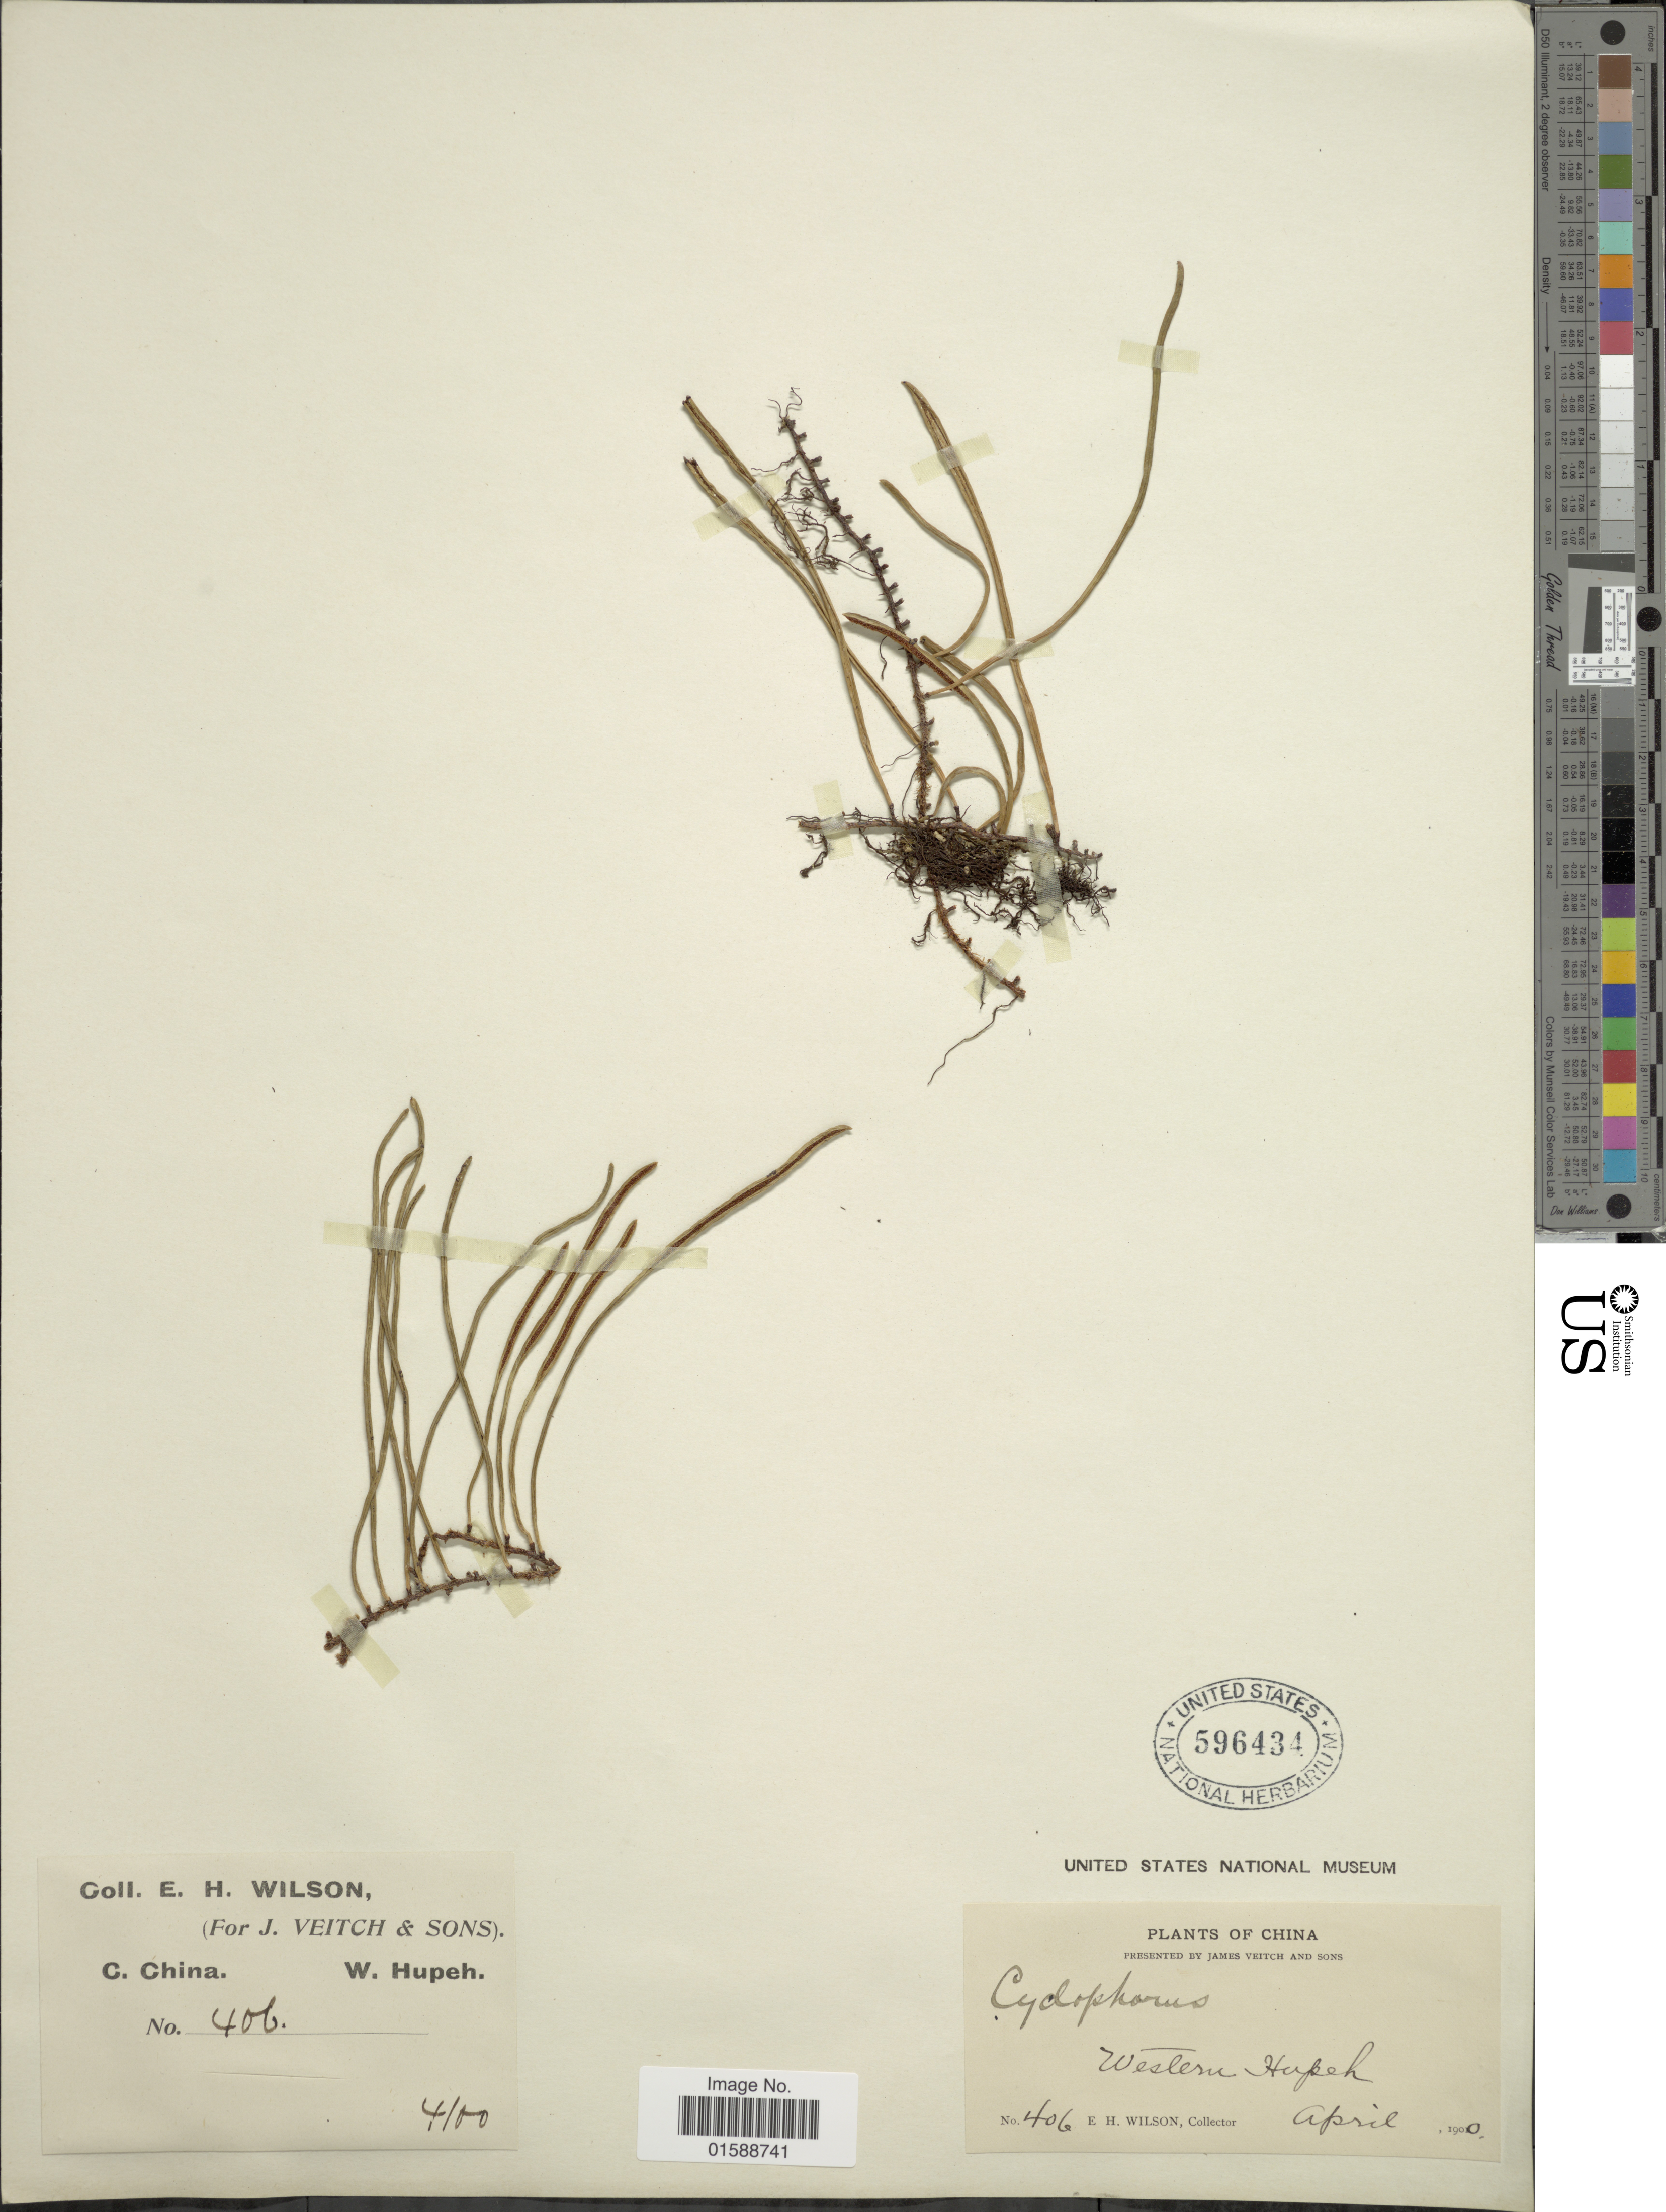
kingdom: Plantae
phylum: Tracheophyta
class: Polypodiopsida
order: Polypodiales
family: Polypodiaceae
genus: Pyrrosia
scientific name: Pyrrosia angustata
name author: (Sw.) Ching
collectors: E. Wilson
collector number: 406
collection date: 1910-04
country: China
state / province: Hubei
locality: Western Hupeh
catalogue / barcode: US 596434